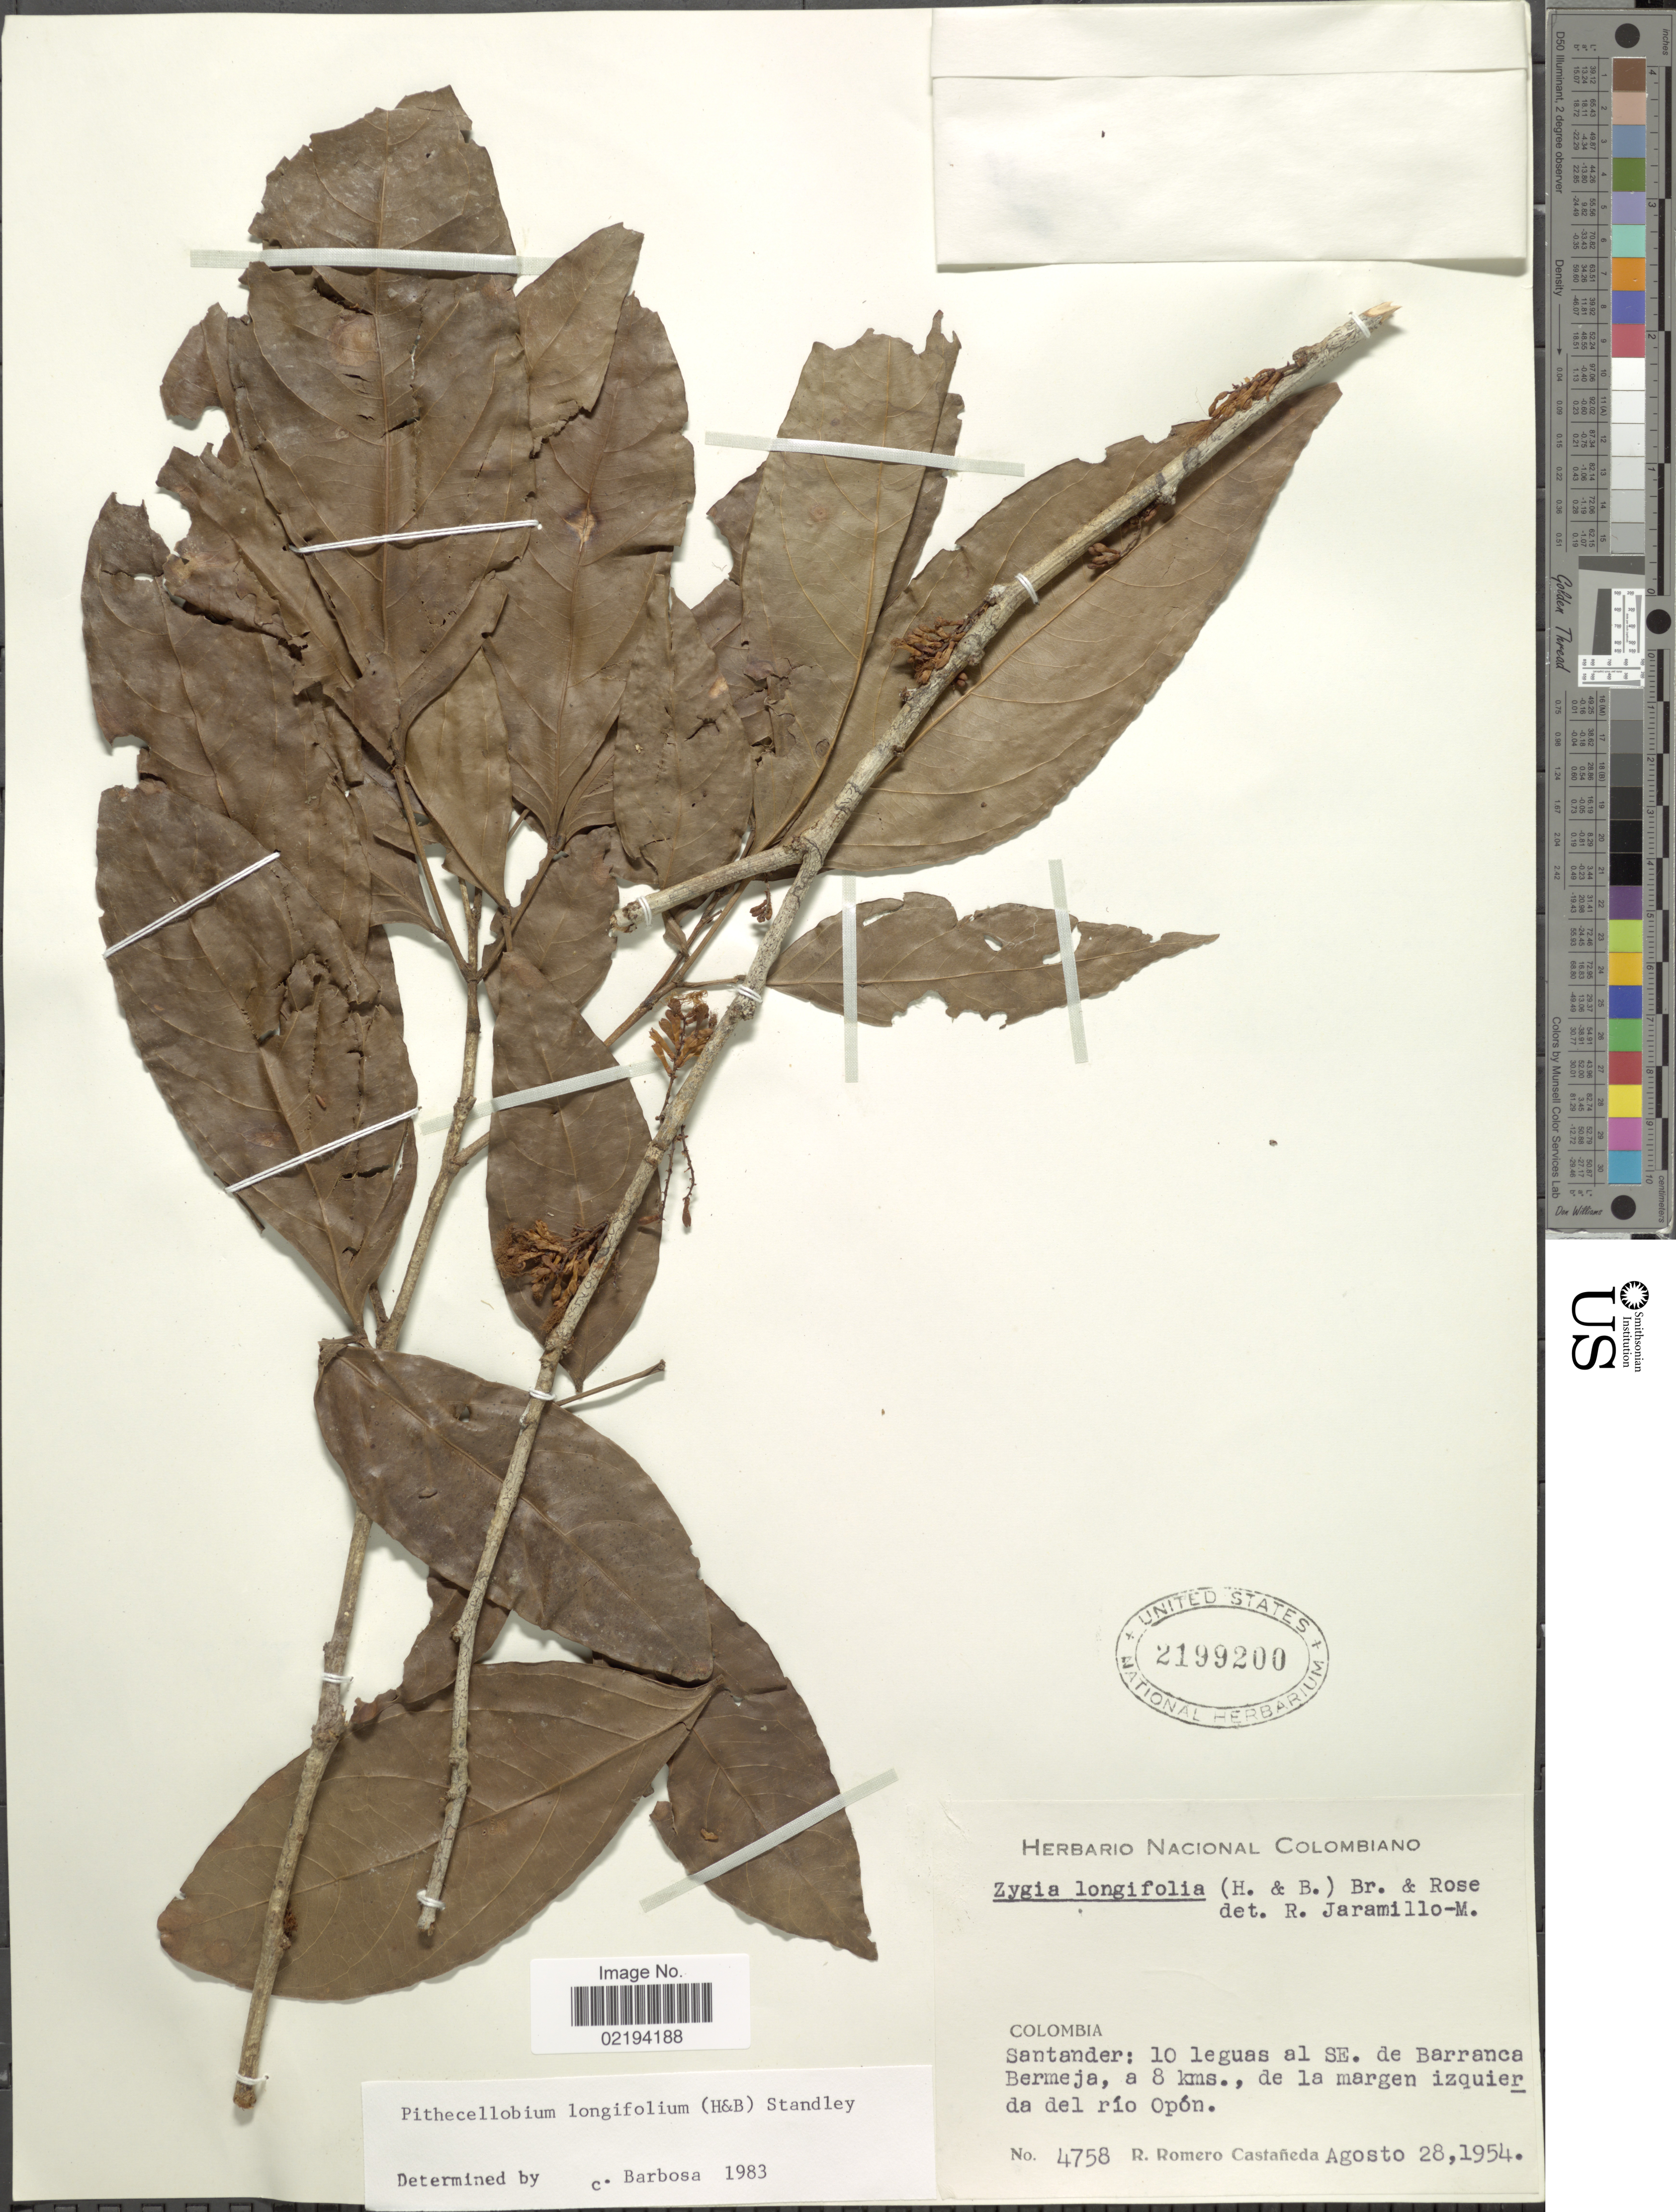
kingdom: Plantae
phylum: Tracheophyta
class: Magnoliopsida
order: Fabales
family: Fabaceae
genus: Zygia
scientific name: Zygia longifolia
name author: (Willd.) Britton & Rose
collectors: R. Romero Castañeda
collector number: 4758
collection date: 1954-08-28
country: Colombia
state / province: Santander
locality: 10 leguas al SE de Barranca Bermeja, a 8 kms., de la margen izquier da del río Opón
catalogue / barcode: US 2199200